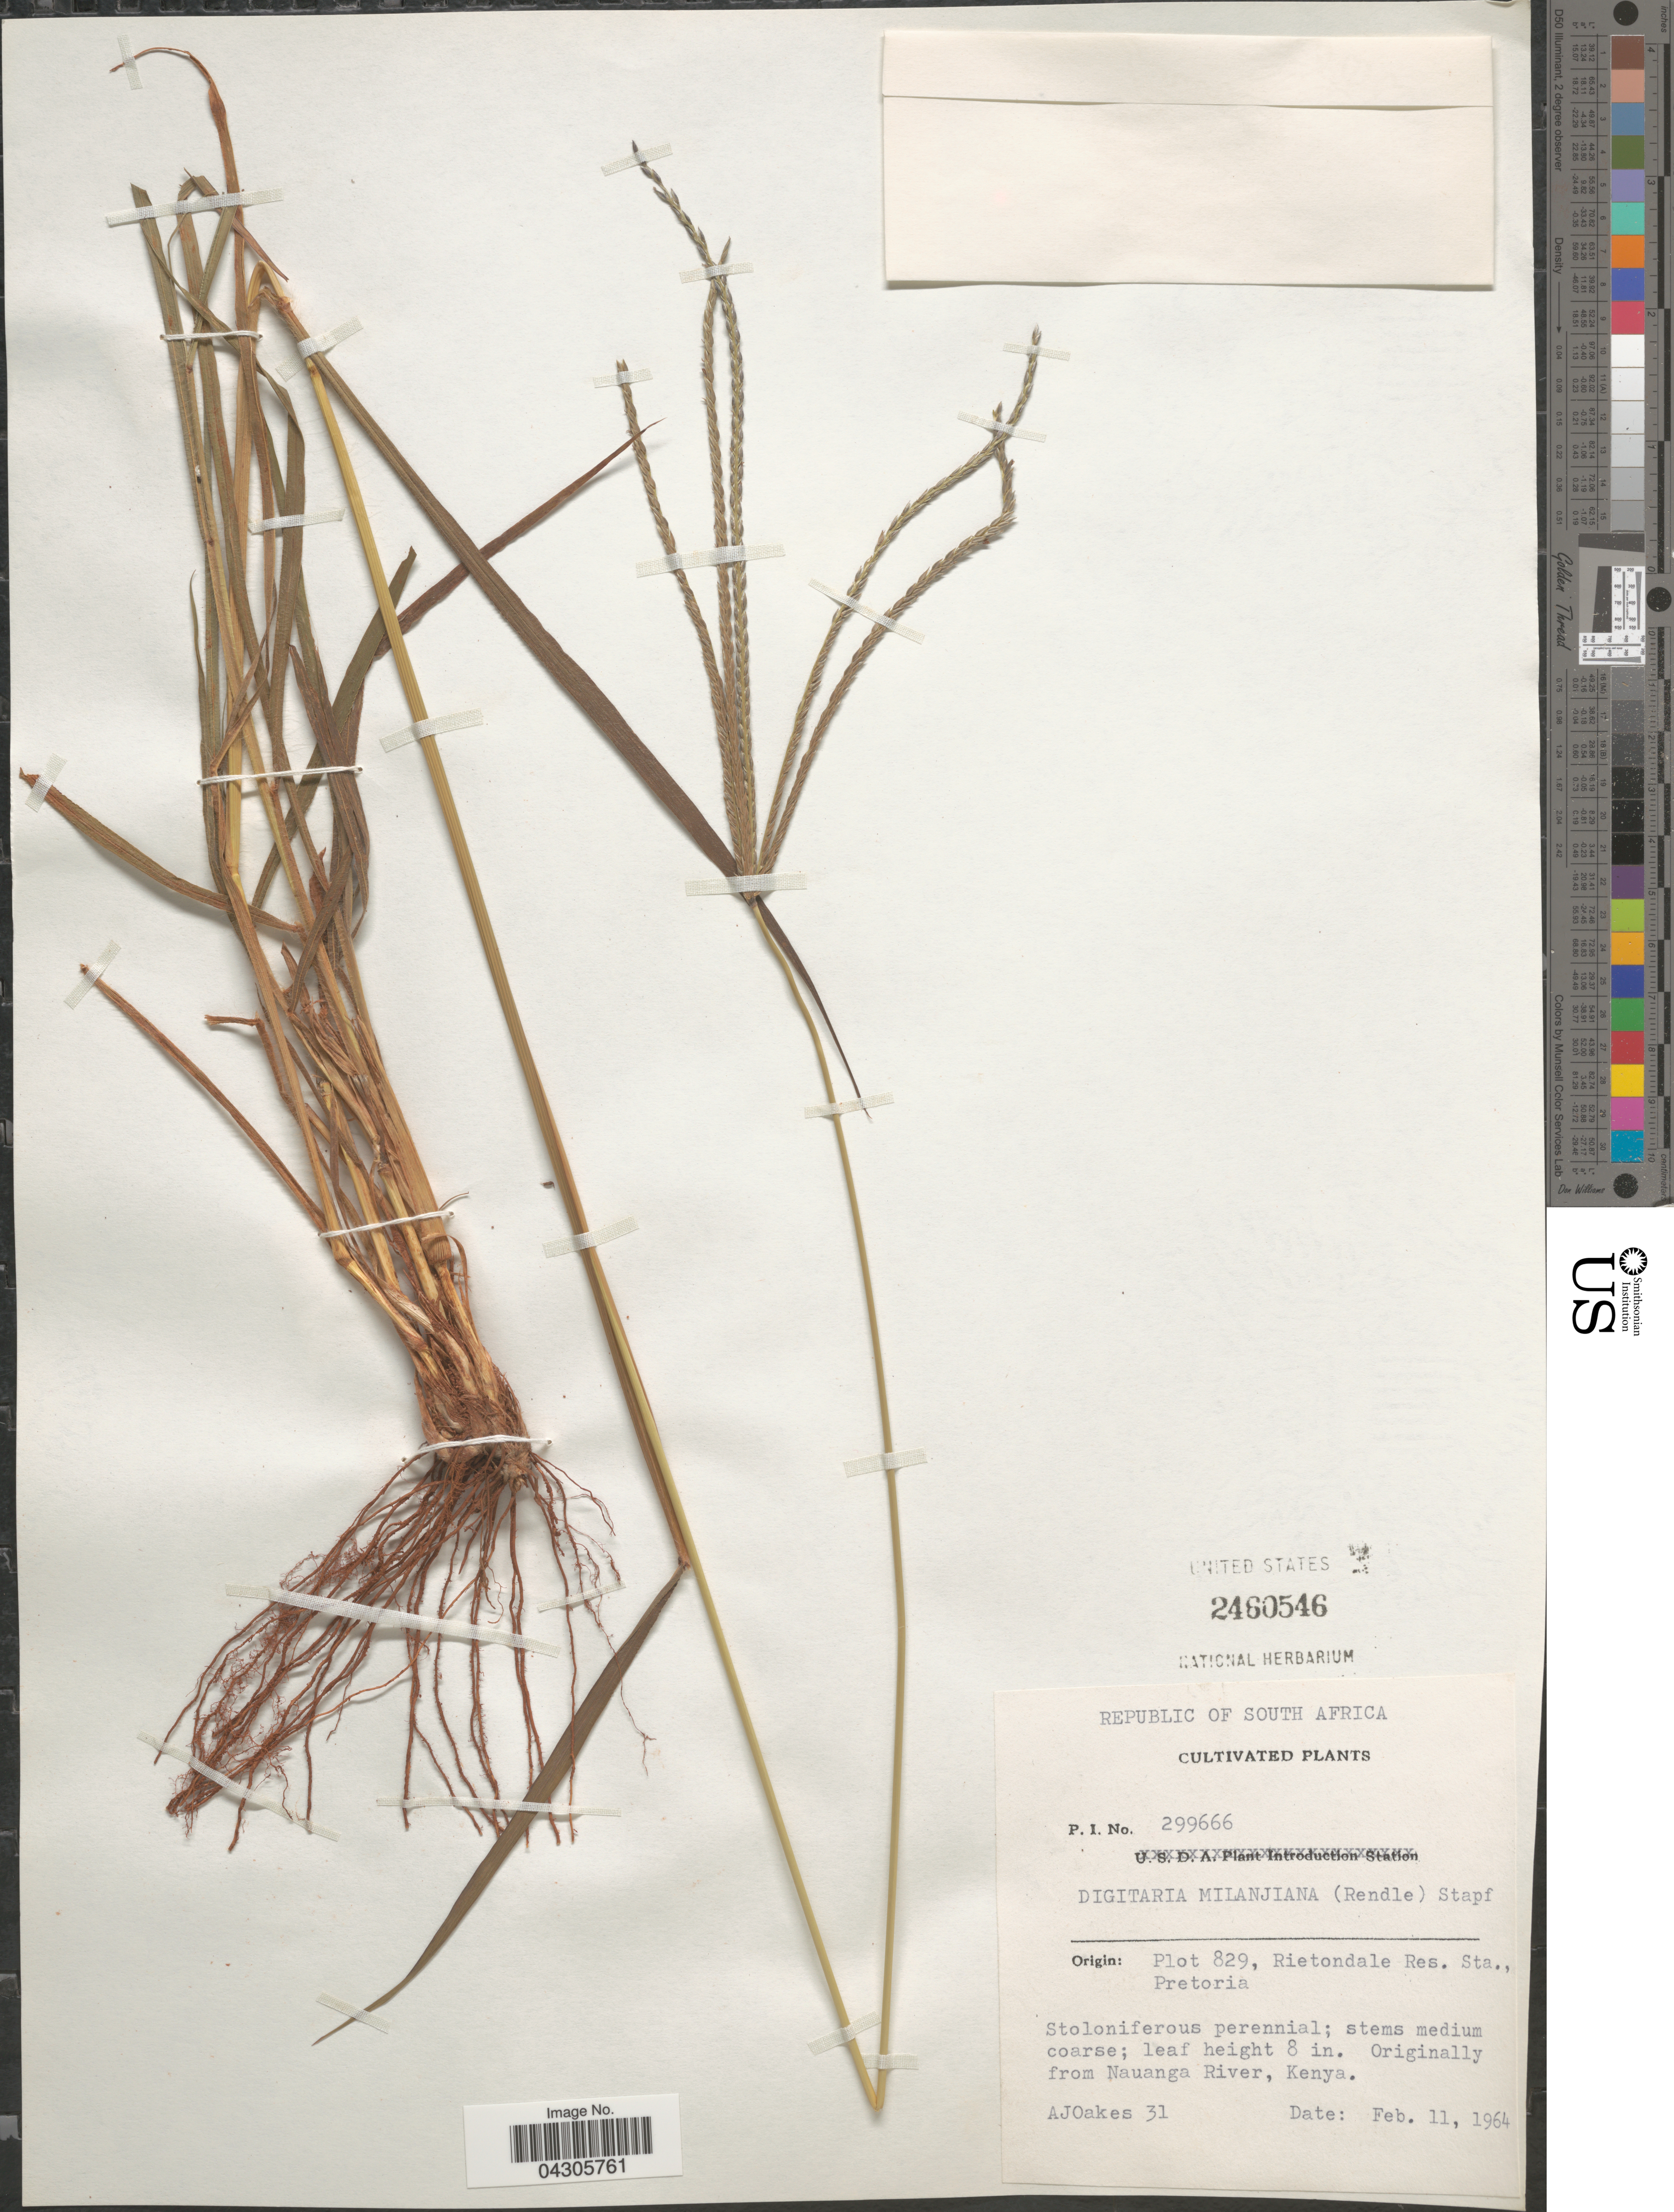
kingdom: Plantae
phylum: Tracheophyta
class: Liliopsida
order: Poales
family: Poaceae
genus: Digitaria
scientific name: Digitaria milanjiana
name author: (Rendle) Stapf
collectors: A. Oakes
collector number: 31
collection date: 1964-02-11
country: South Africa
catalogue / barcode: US 2460546